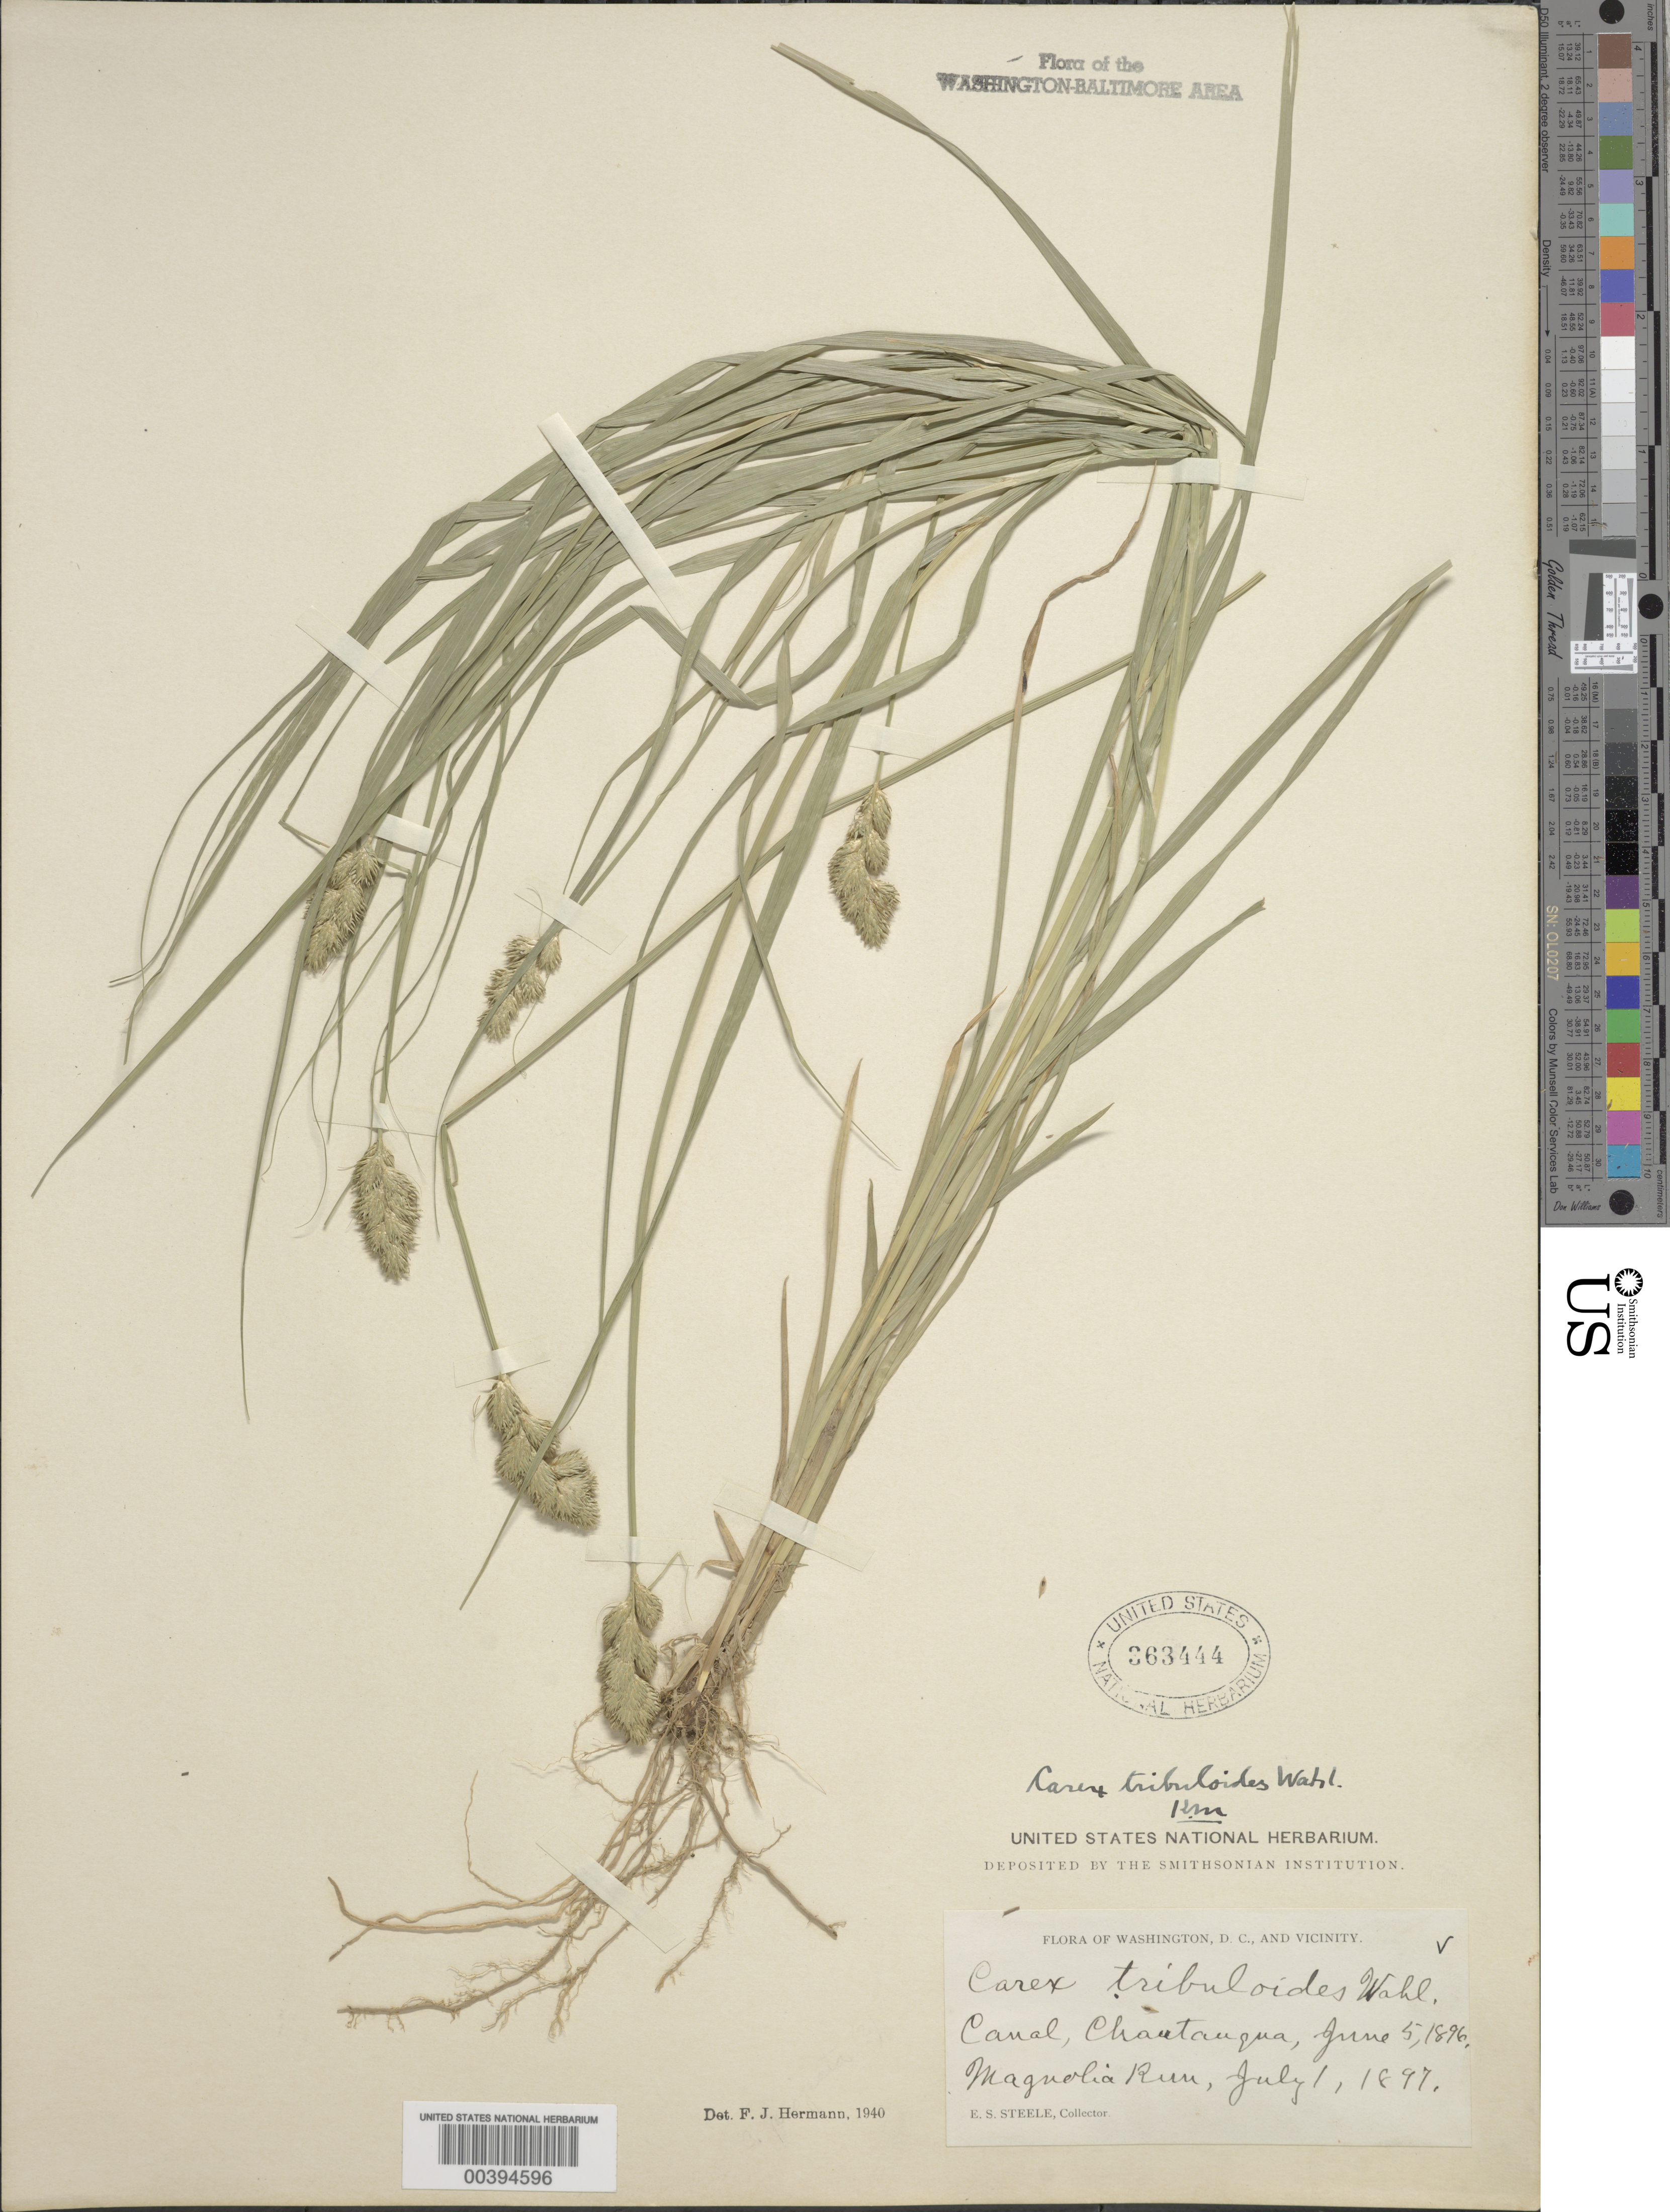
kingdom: Plantae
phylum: Tracheophyta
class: Liliopsida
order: Poales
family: Cyperaceae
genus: Carex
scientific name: Carex tribuloides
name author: Wahlenb.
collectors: E. Steele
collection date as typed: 05 Jun 1896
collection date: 1896-06-05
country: United States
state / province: Maryland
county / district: Montgomery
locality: C. & O. Canal, Chautauqua C. & O. Canal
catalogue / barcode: US 363444